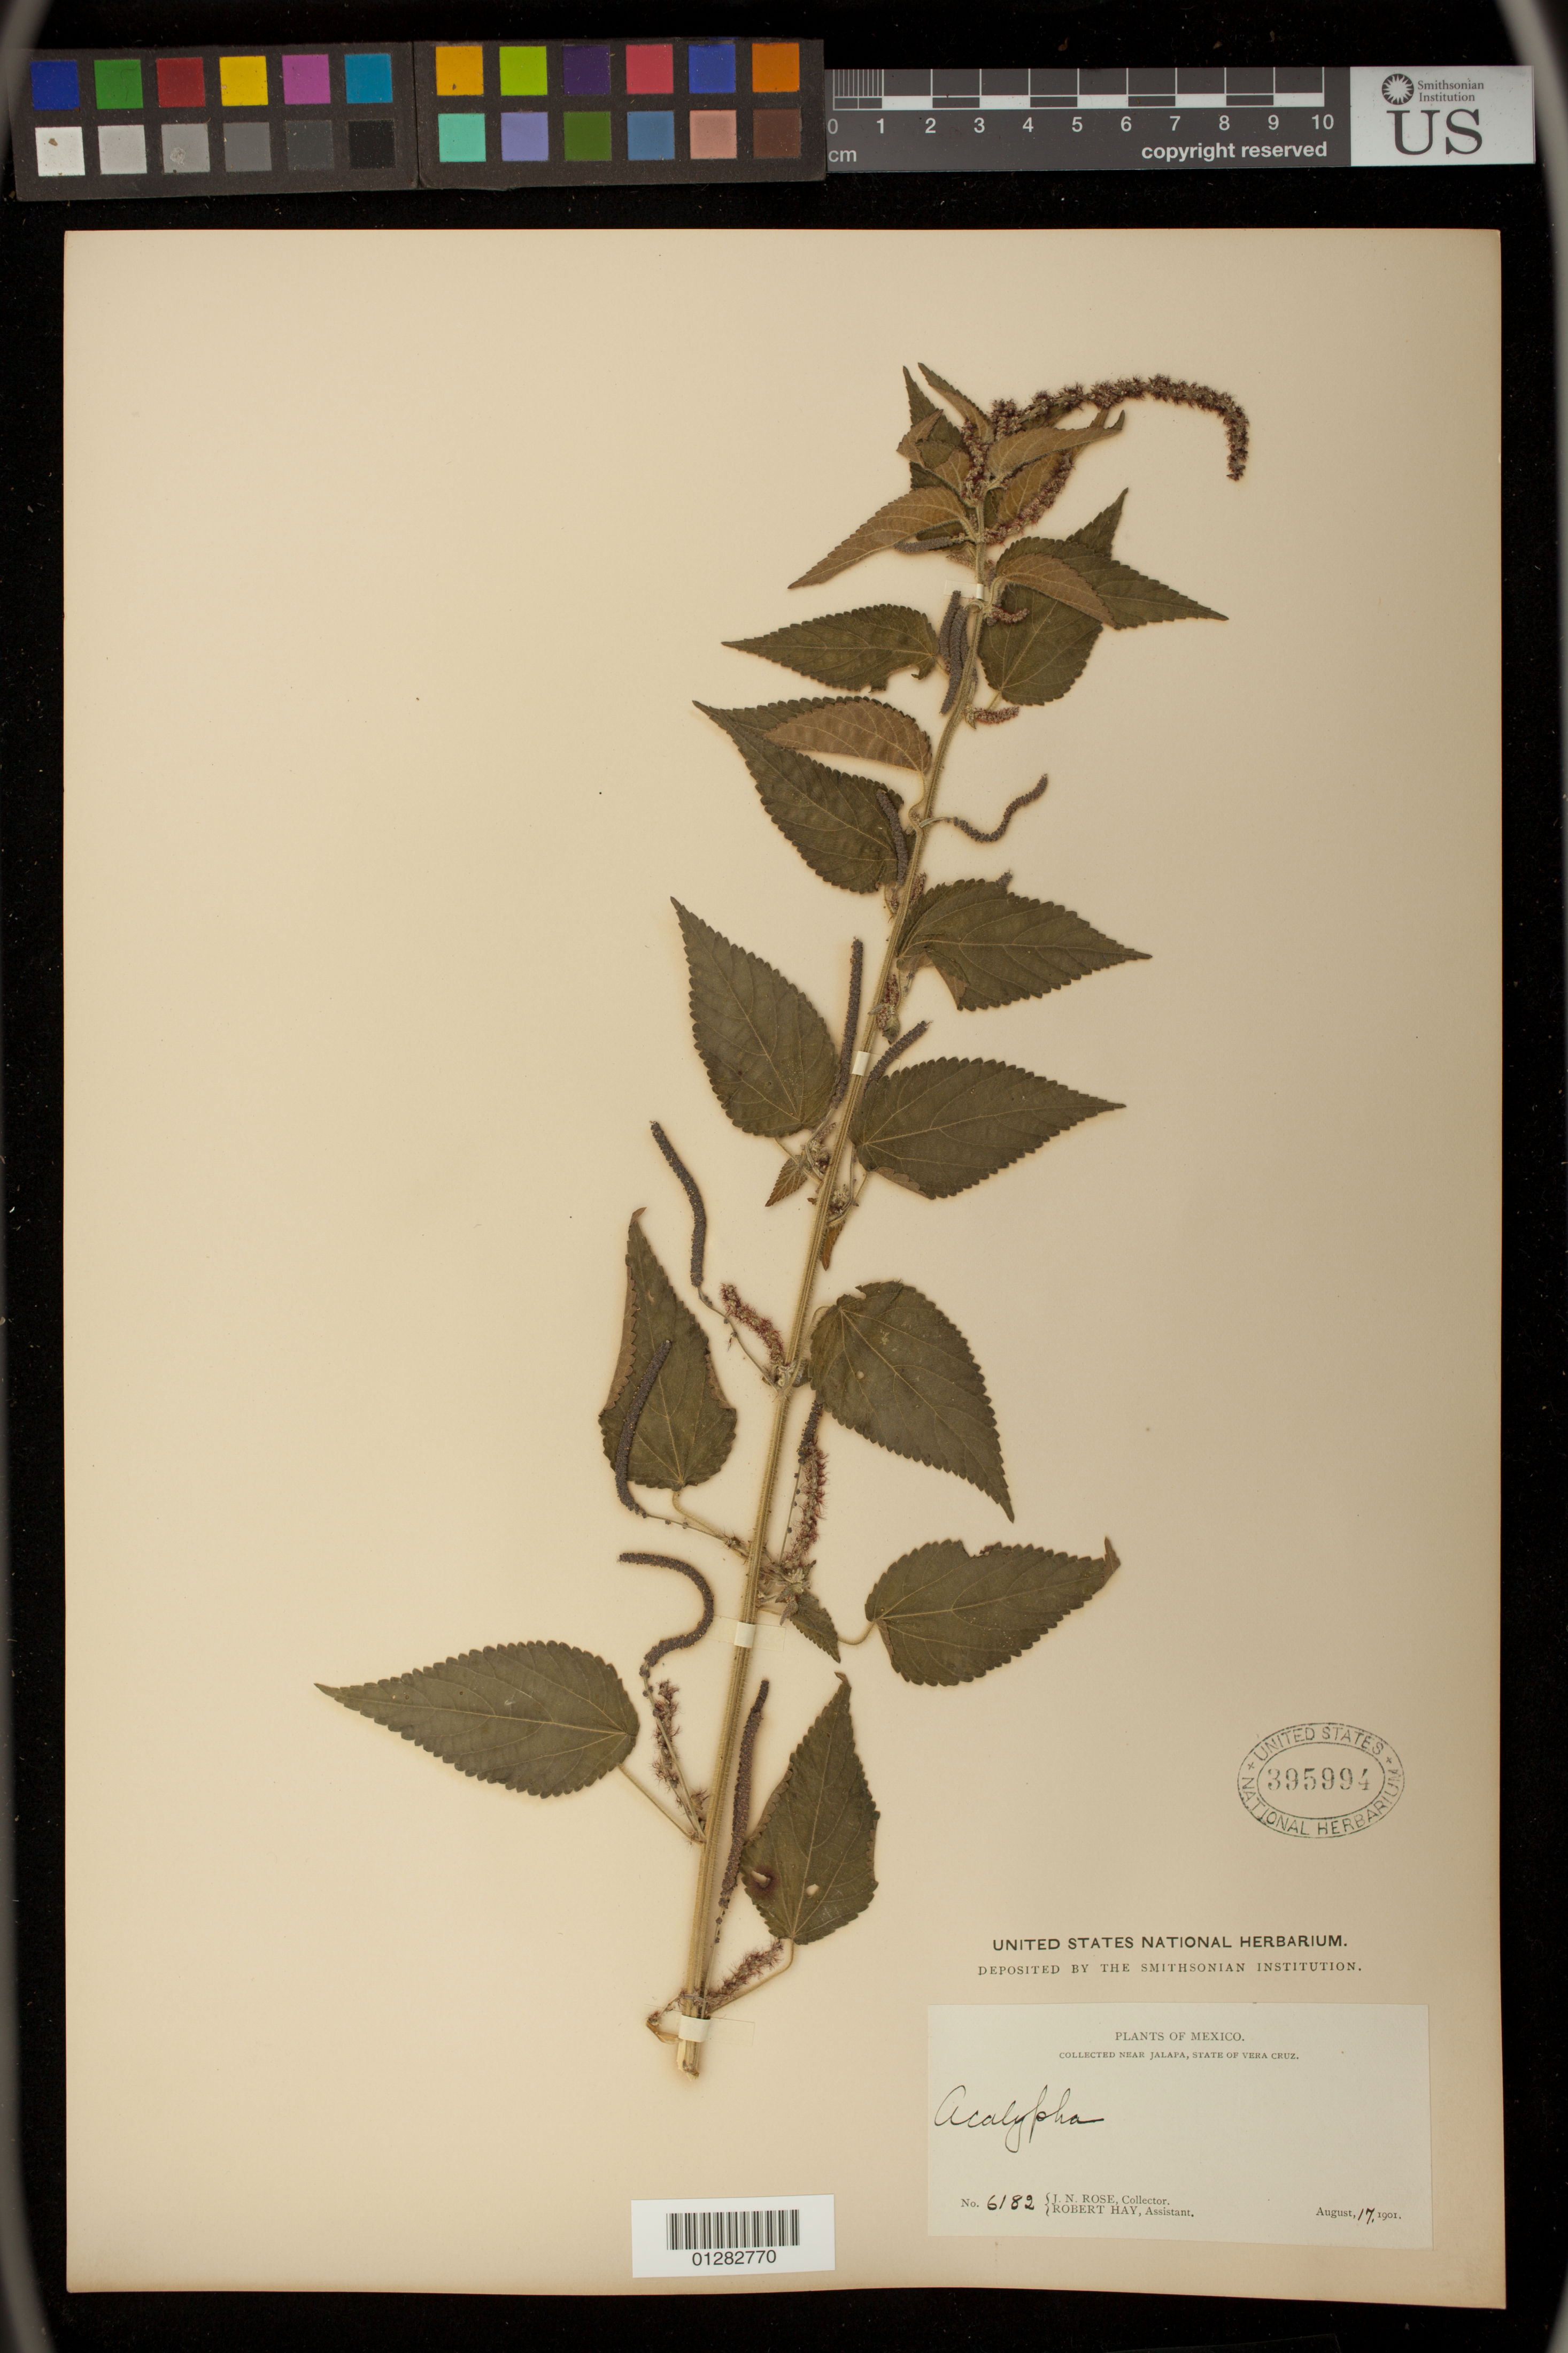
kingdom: Plantae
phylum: Tracheophyta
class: Magnoliopsida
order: Malpighiales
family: Euphorbiaceae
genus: Acalypha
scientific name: Acalypha sp.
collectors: J. N. Rose & R. Hay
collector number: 6182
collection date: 1901-08-17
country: Mexico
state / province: Veracruz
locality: Near Jalapa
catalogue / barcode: US 395994